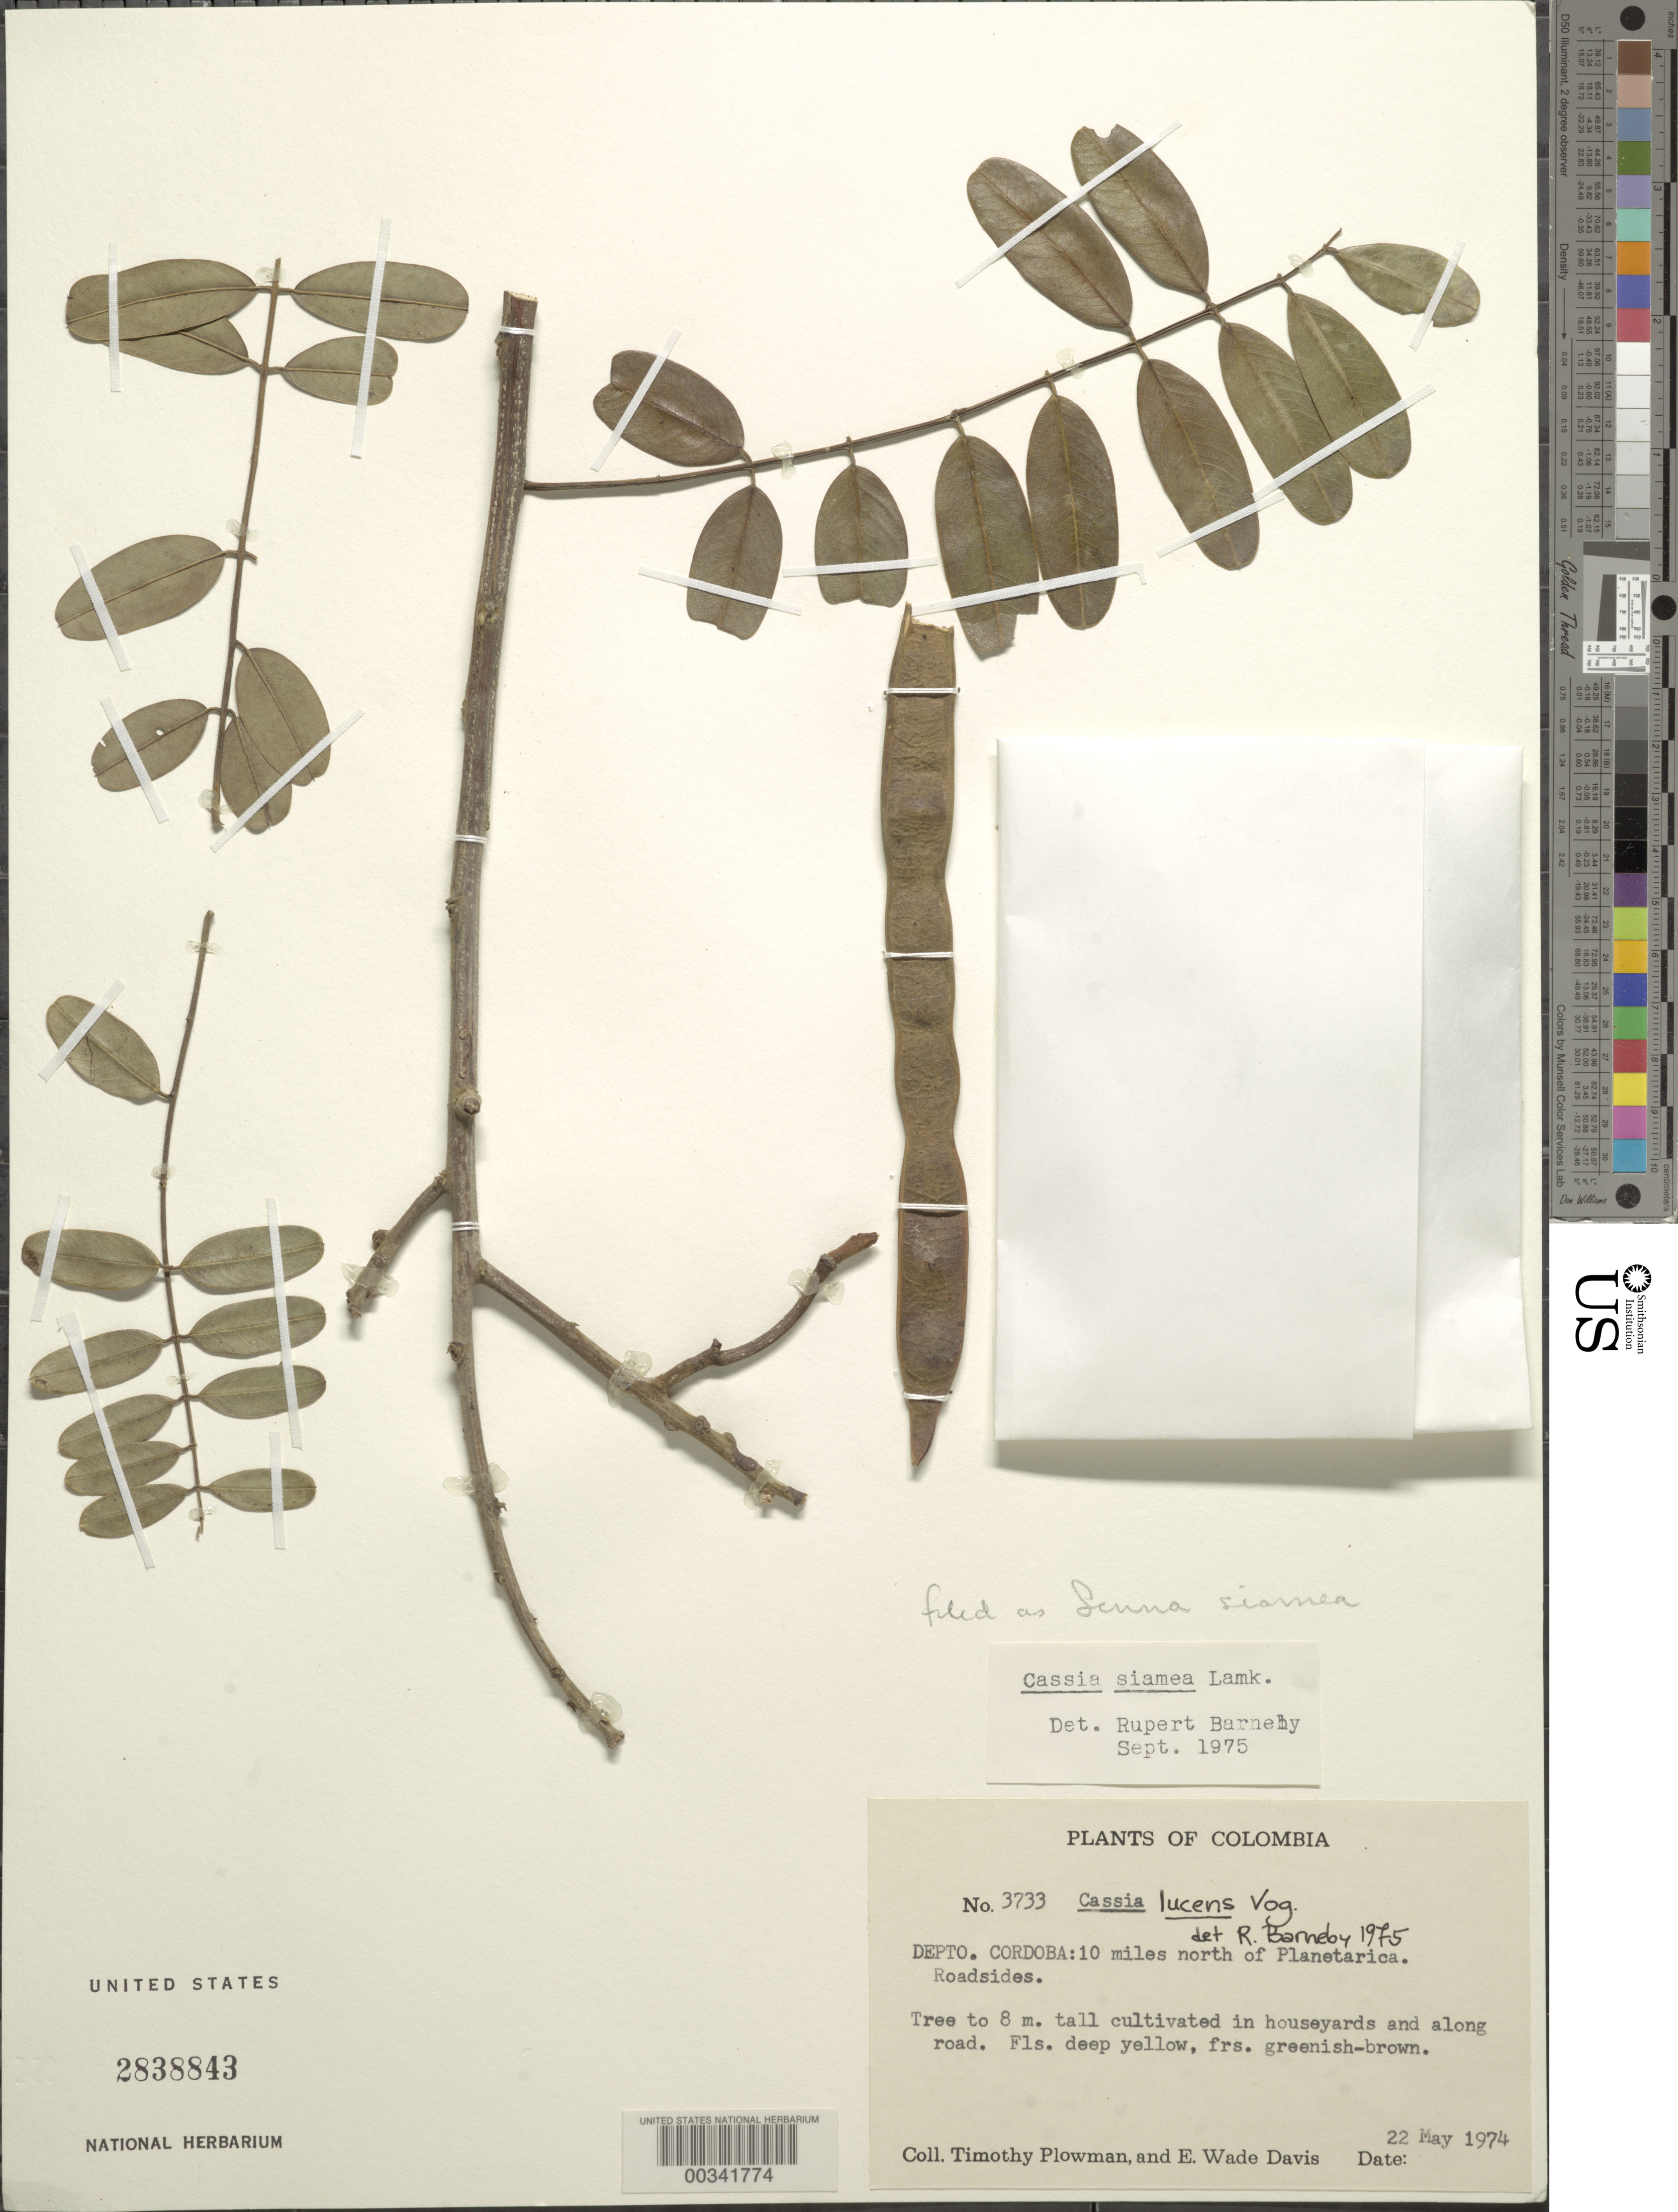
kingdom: Plantae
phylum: Tracheophyta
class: Magnoliopsida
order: Fabales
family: Fabaceae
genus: Senna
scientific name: Senna siamea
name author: (Lam.) H.S. Irwin & Barneby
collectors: T. Plowman & E. W. Davis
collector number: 3733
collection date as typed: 22 May 1974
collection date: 1974-05-22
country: Colombia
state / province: Córdoba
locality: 10 mi N of Planetarica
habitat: In house yards (cult.) and roadsides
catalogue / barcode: US 2838843